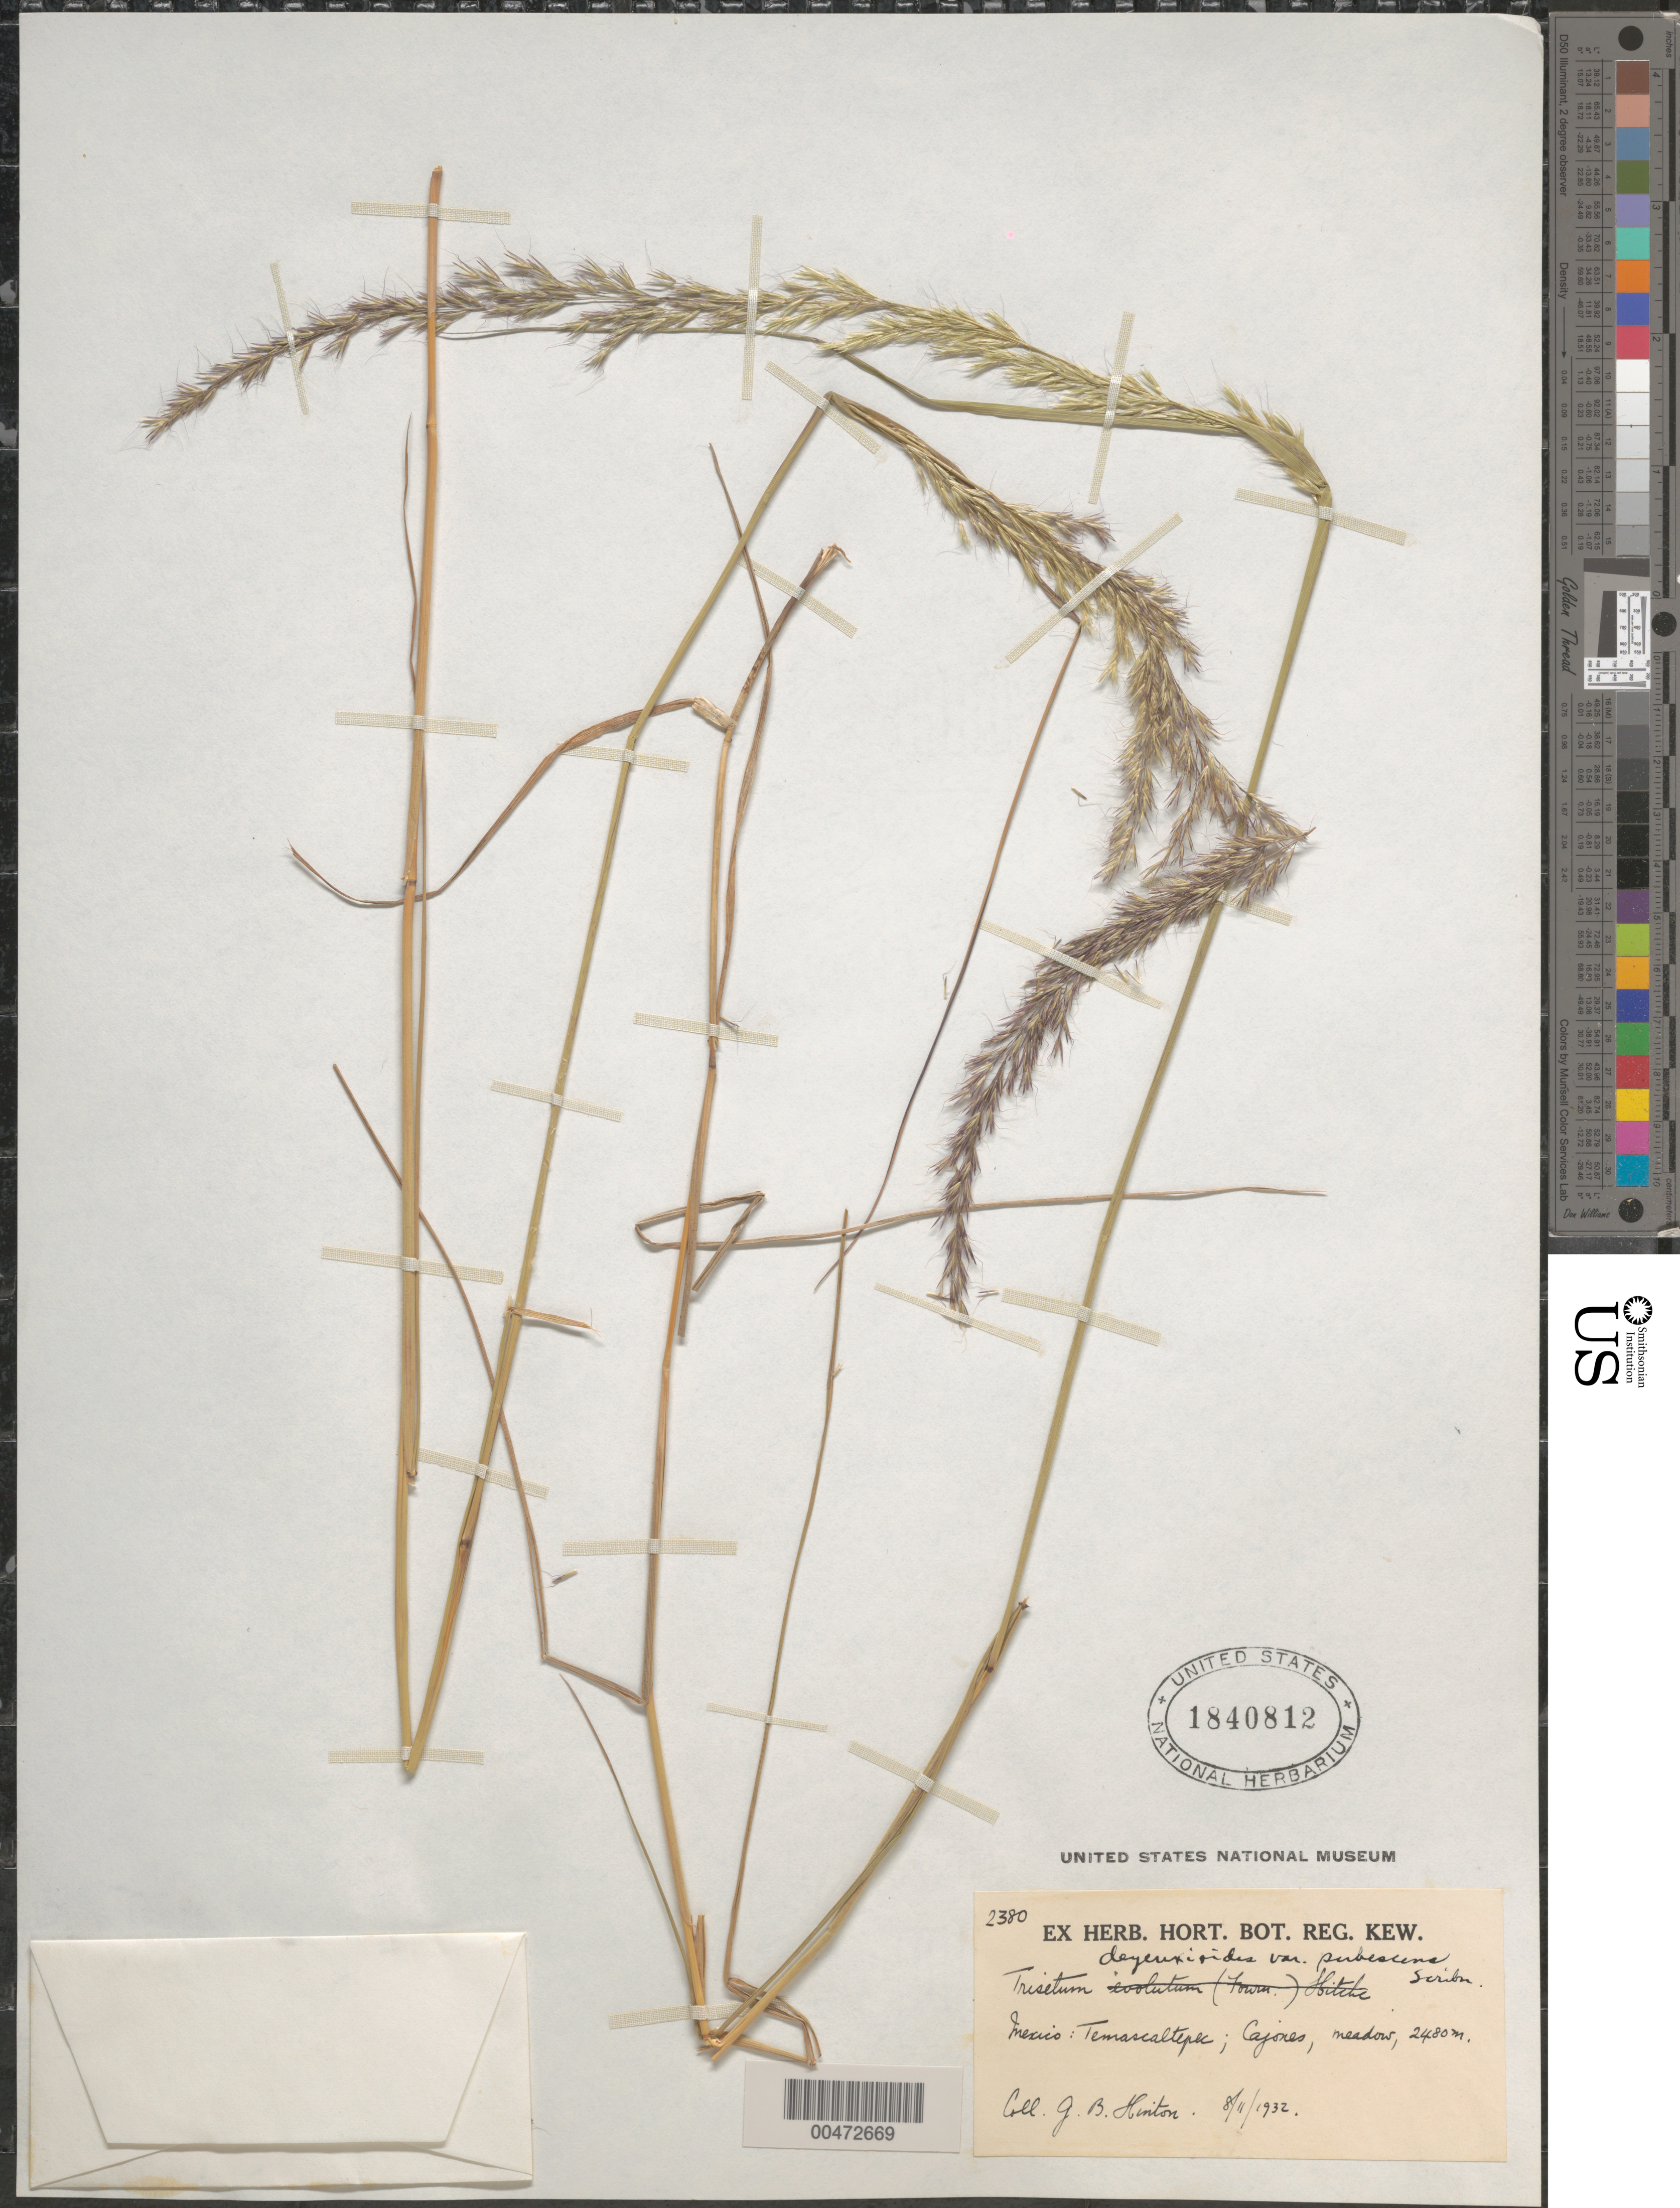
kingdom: Plantae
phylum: Tracheophyta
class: Liliopsida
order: Poales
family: Poaceae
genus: Trisetum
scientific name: Trisetum deyeuxioides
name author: (Kunth) Kunth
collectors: G. B. Hinton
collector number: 2380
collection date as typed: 11 Aug 1932 to 8 Nov 1932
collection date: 1932-08-11/1932-11-08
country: Mexico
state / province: México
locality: Temascaltepec, Cajones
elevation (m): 2480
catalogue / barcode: US 1840812